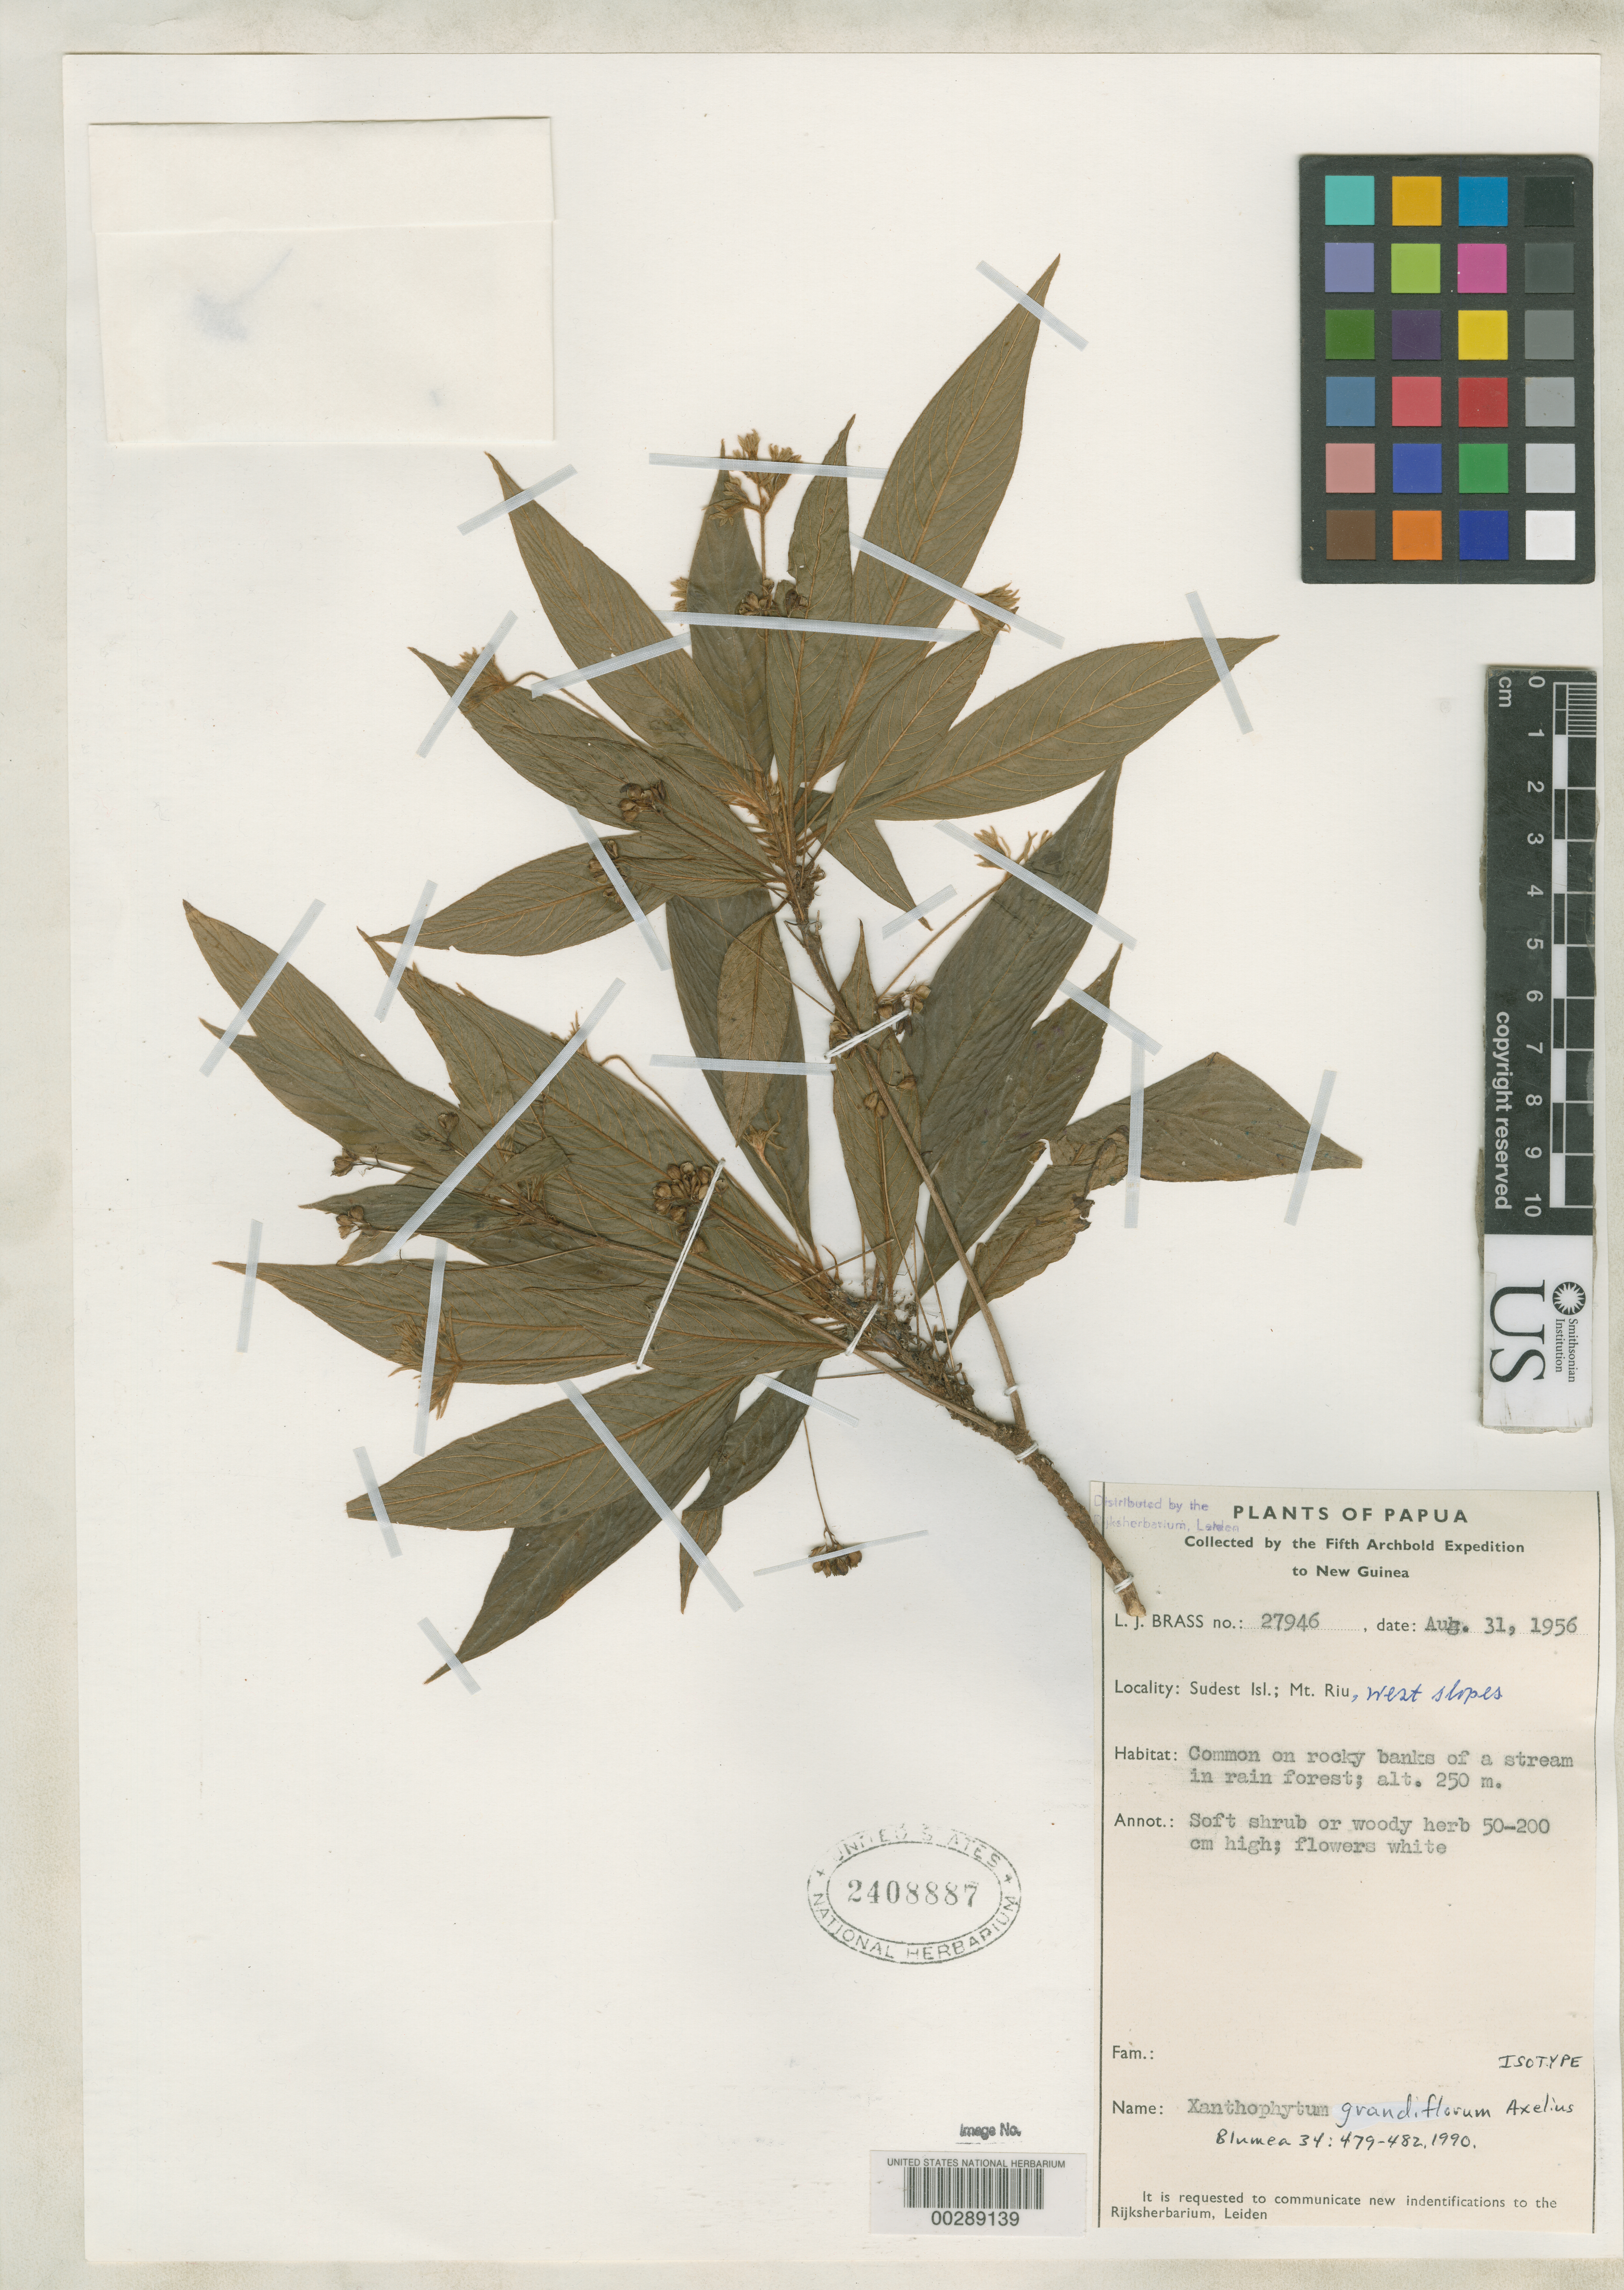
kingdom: Plantae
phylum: Tracheophyta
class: Magnoliopsida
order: Gentianales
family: Rubiaceae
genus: Xanthophytum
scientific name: Xanthophytum grandiflorum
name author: Axelius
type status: Isotype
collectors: L. J. Brass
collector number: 27946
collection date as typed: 31 Aug 1956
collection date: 1956-08-31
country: Papua New Guinea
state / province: Milne Bay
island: Sudest [Tagula]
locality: W slopes of Mount Rui. [Louisade Arch.]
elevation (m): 250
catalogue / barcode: US 2408887